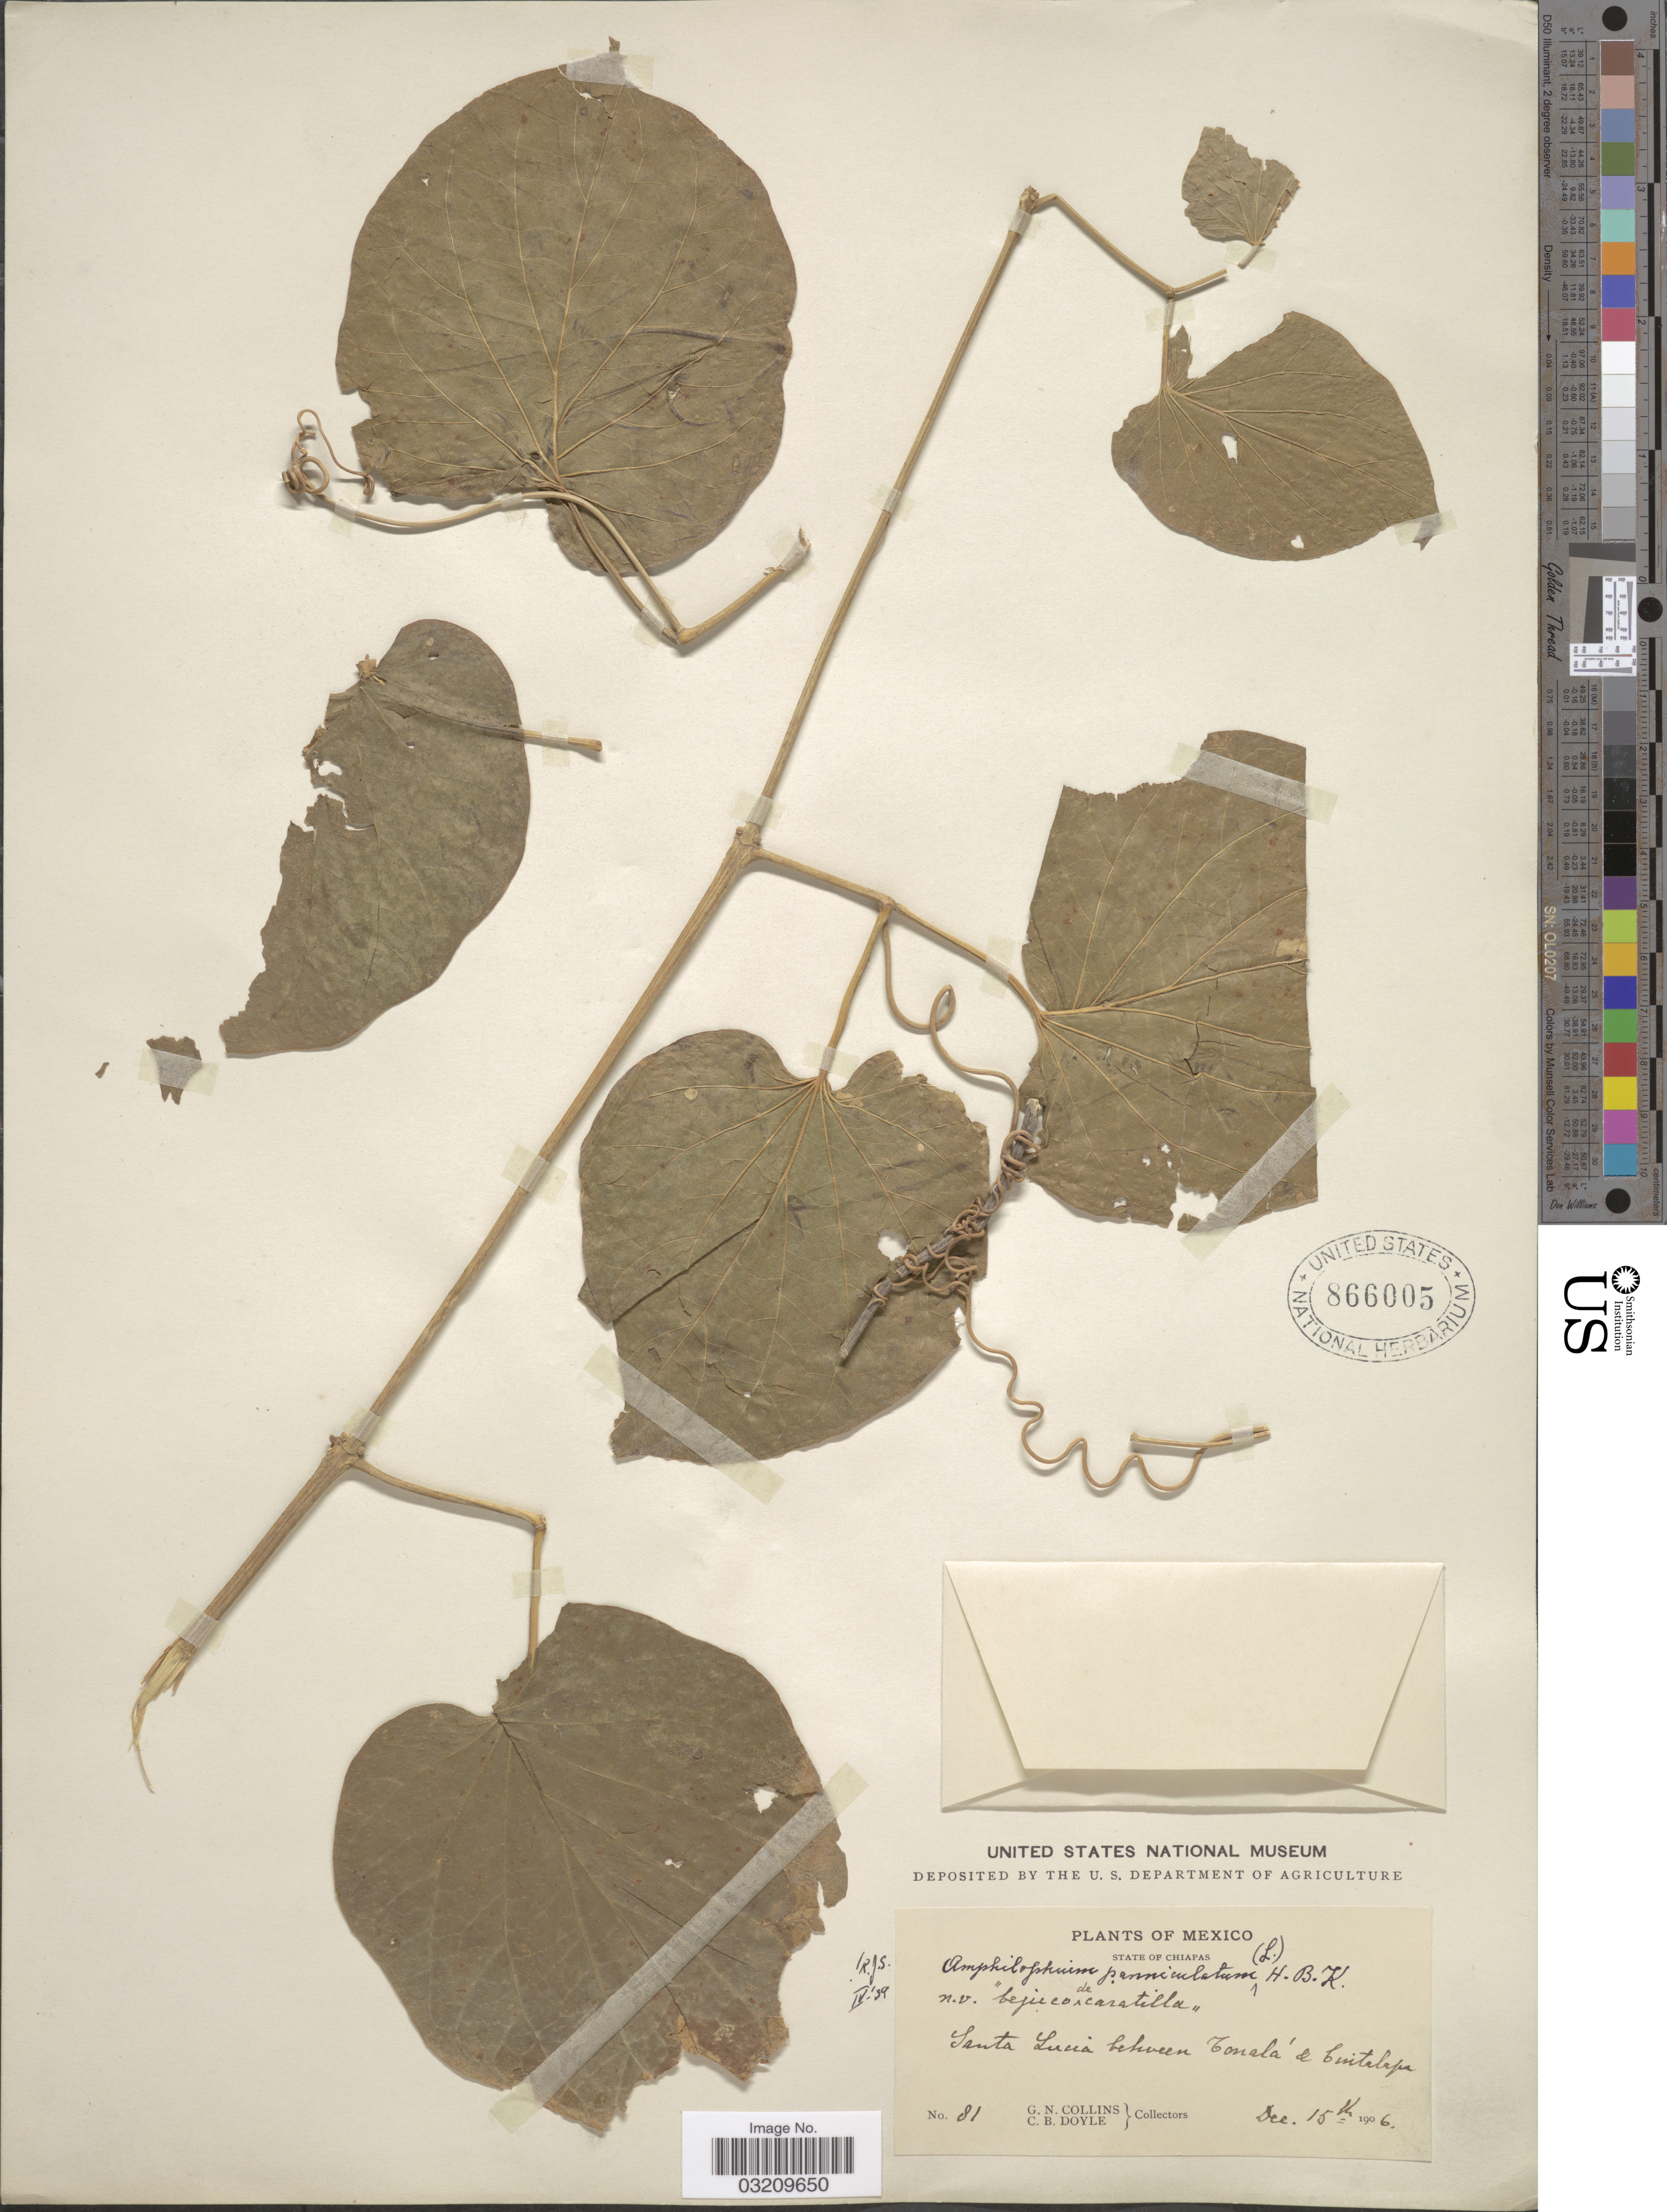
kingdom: Plantae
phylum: Tracheophyta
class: Magnoliopsida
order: Lamiales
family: Bignoniaceae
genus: Amphilophium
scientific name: Amphilophium paniculatum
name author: (L.) Kunth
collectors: G. Collins & C. Doyle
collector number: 81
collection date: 1906-12-15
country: Mexico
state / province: Chiapas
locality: Santa Lucia between Tonala & Cintalapa.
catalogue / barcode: US 866005